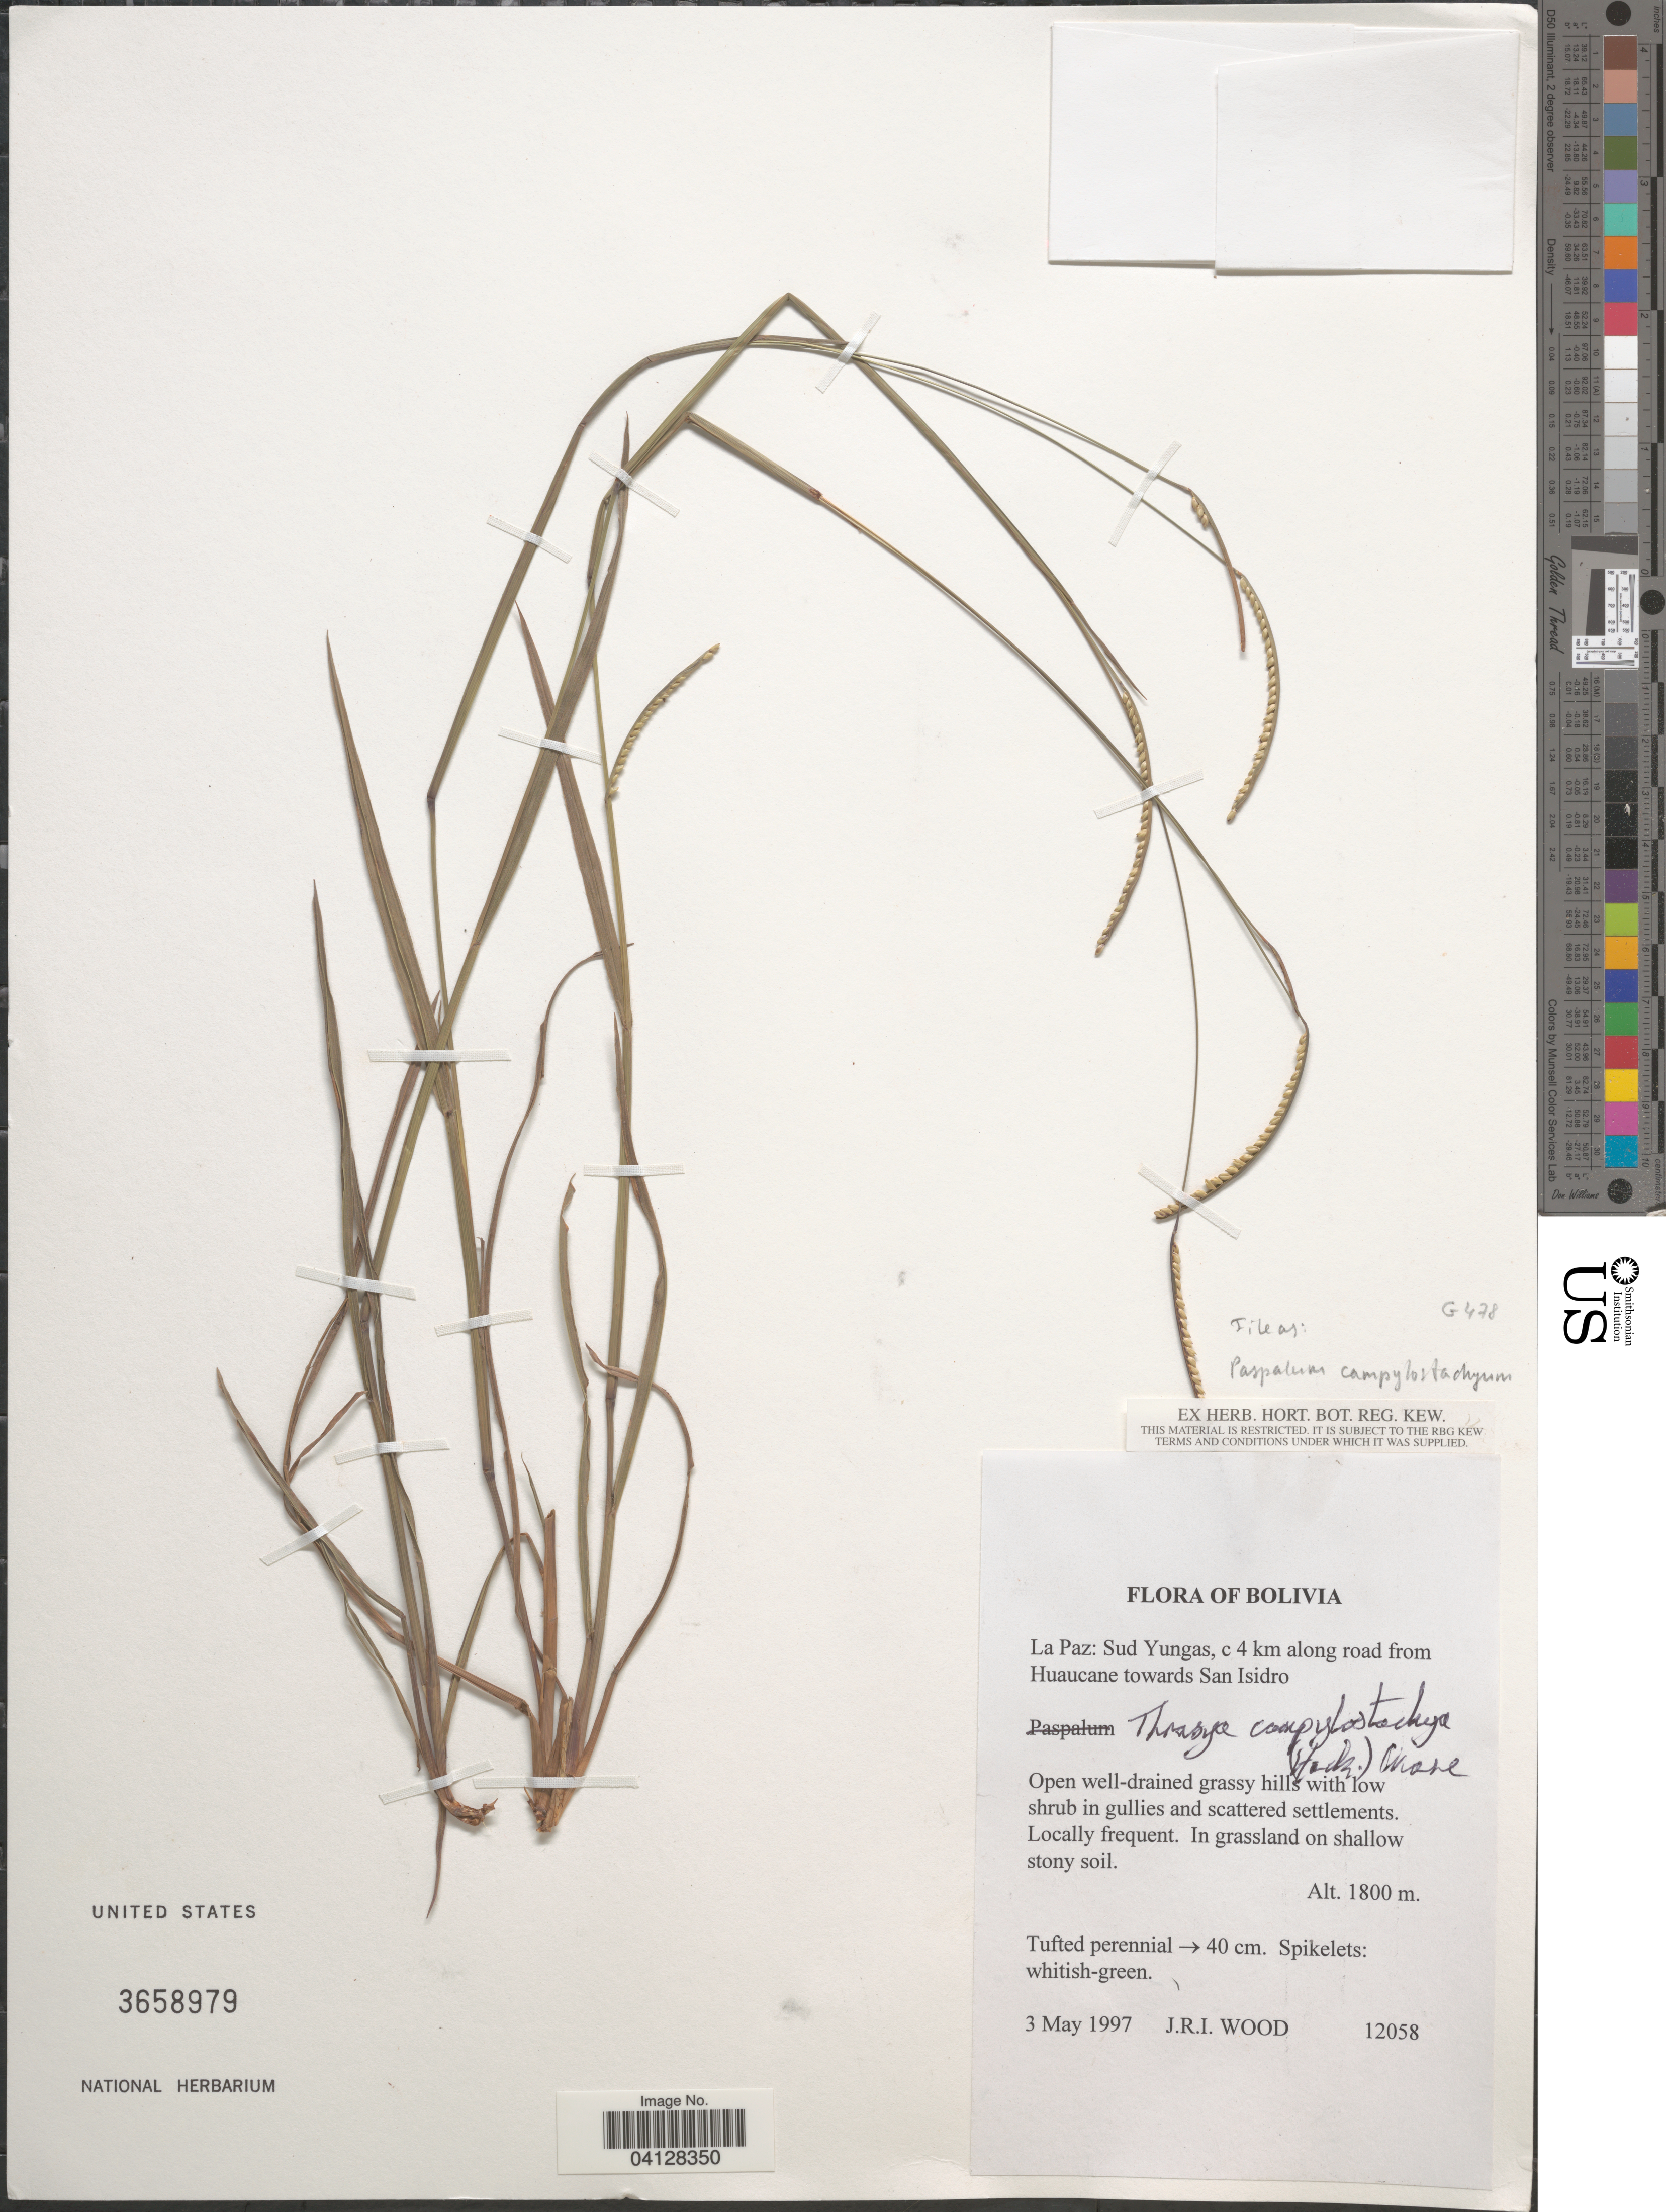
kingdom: Plantae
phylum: Tracheophyta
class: Liliopsida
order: Poales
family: Poaceae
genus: Thrasya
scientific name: Thrasya campylostachya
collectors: J. R. I. Wood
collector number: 12058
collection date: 1997-05-03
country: Bolivia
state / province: La Paz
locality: Sud Yungas, c 4 km along road from Huaucane towards San Isidro.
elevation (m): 1800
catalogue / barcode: US 3658979